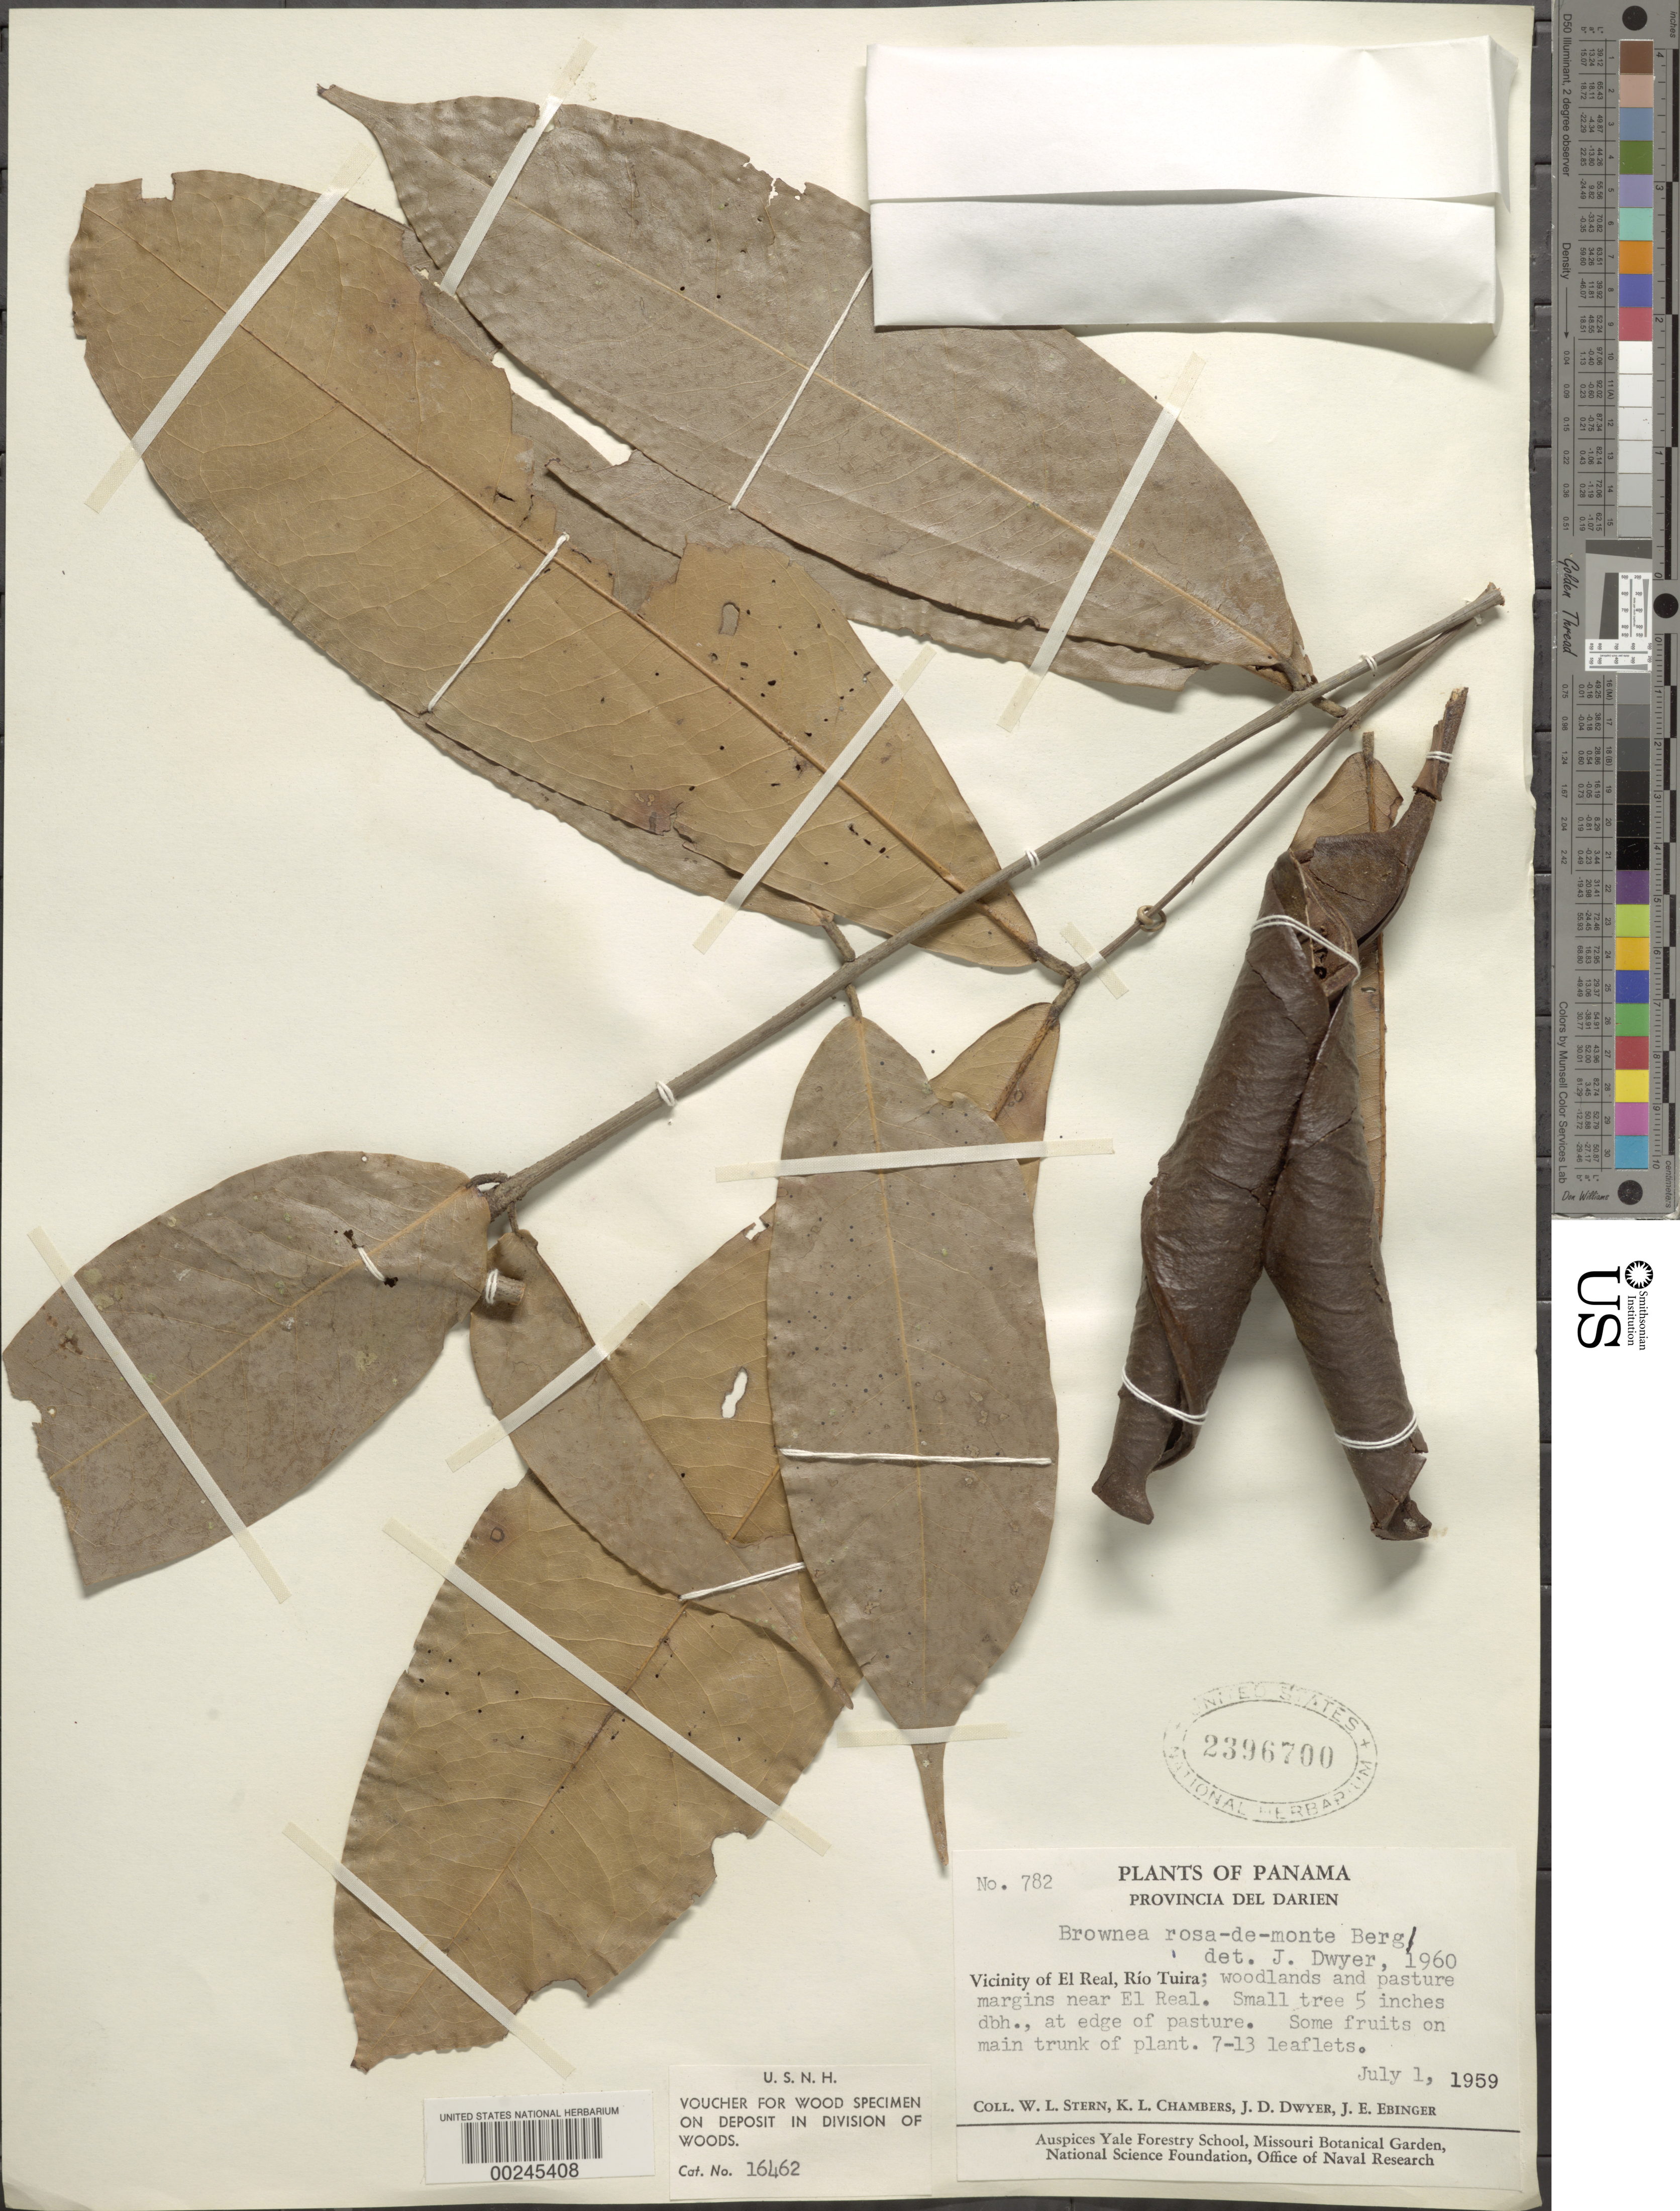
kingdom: Plantae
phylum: Tracheophyta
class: Magnoliopsida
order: Fabales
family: Fabaceae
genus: Brownea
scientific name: Brownea rosa-de-monte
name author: P.J. Bergius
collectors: W. L. Stern, K. L. Chambers, J. D. Dwyer & J. Ebinger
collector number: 782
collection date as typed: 01 Jul 1959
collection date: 1959-07-01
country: Panama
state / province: Darién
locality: Vicinity of el Real, Rio Tuna; near el Real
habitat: Woodlands and pasture margins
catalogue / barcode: US 2396700